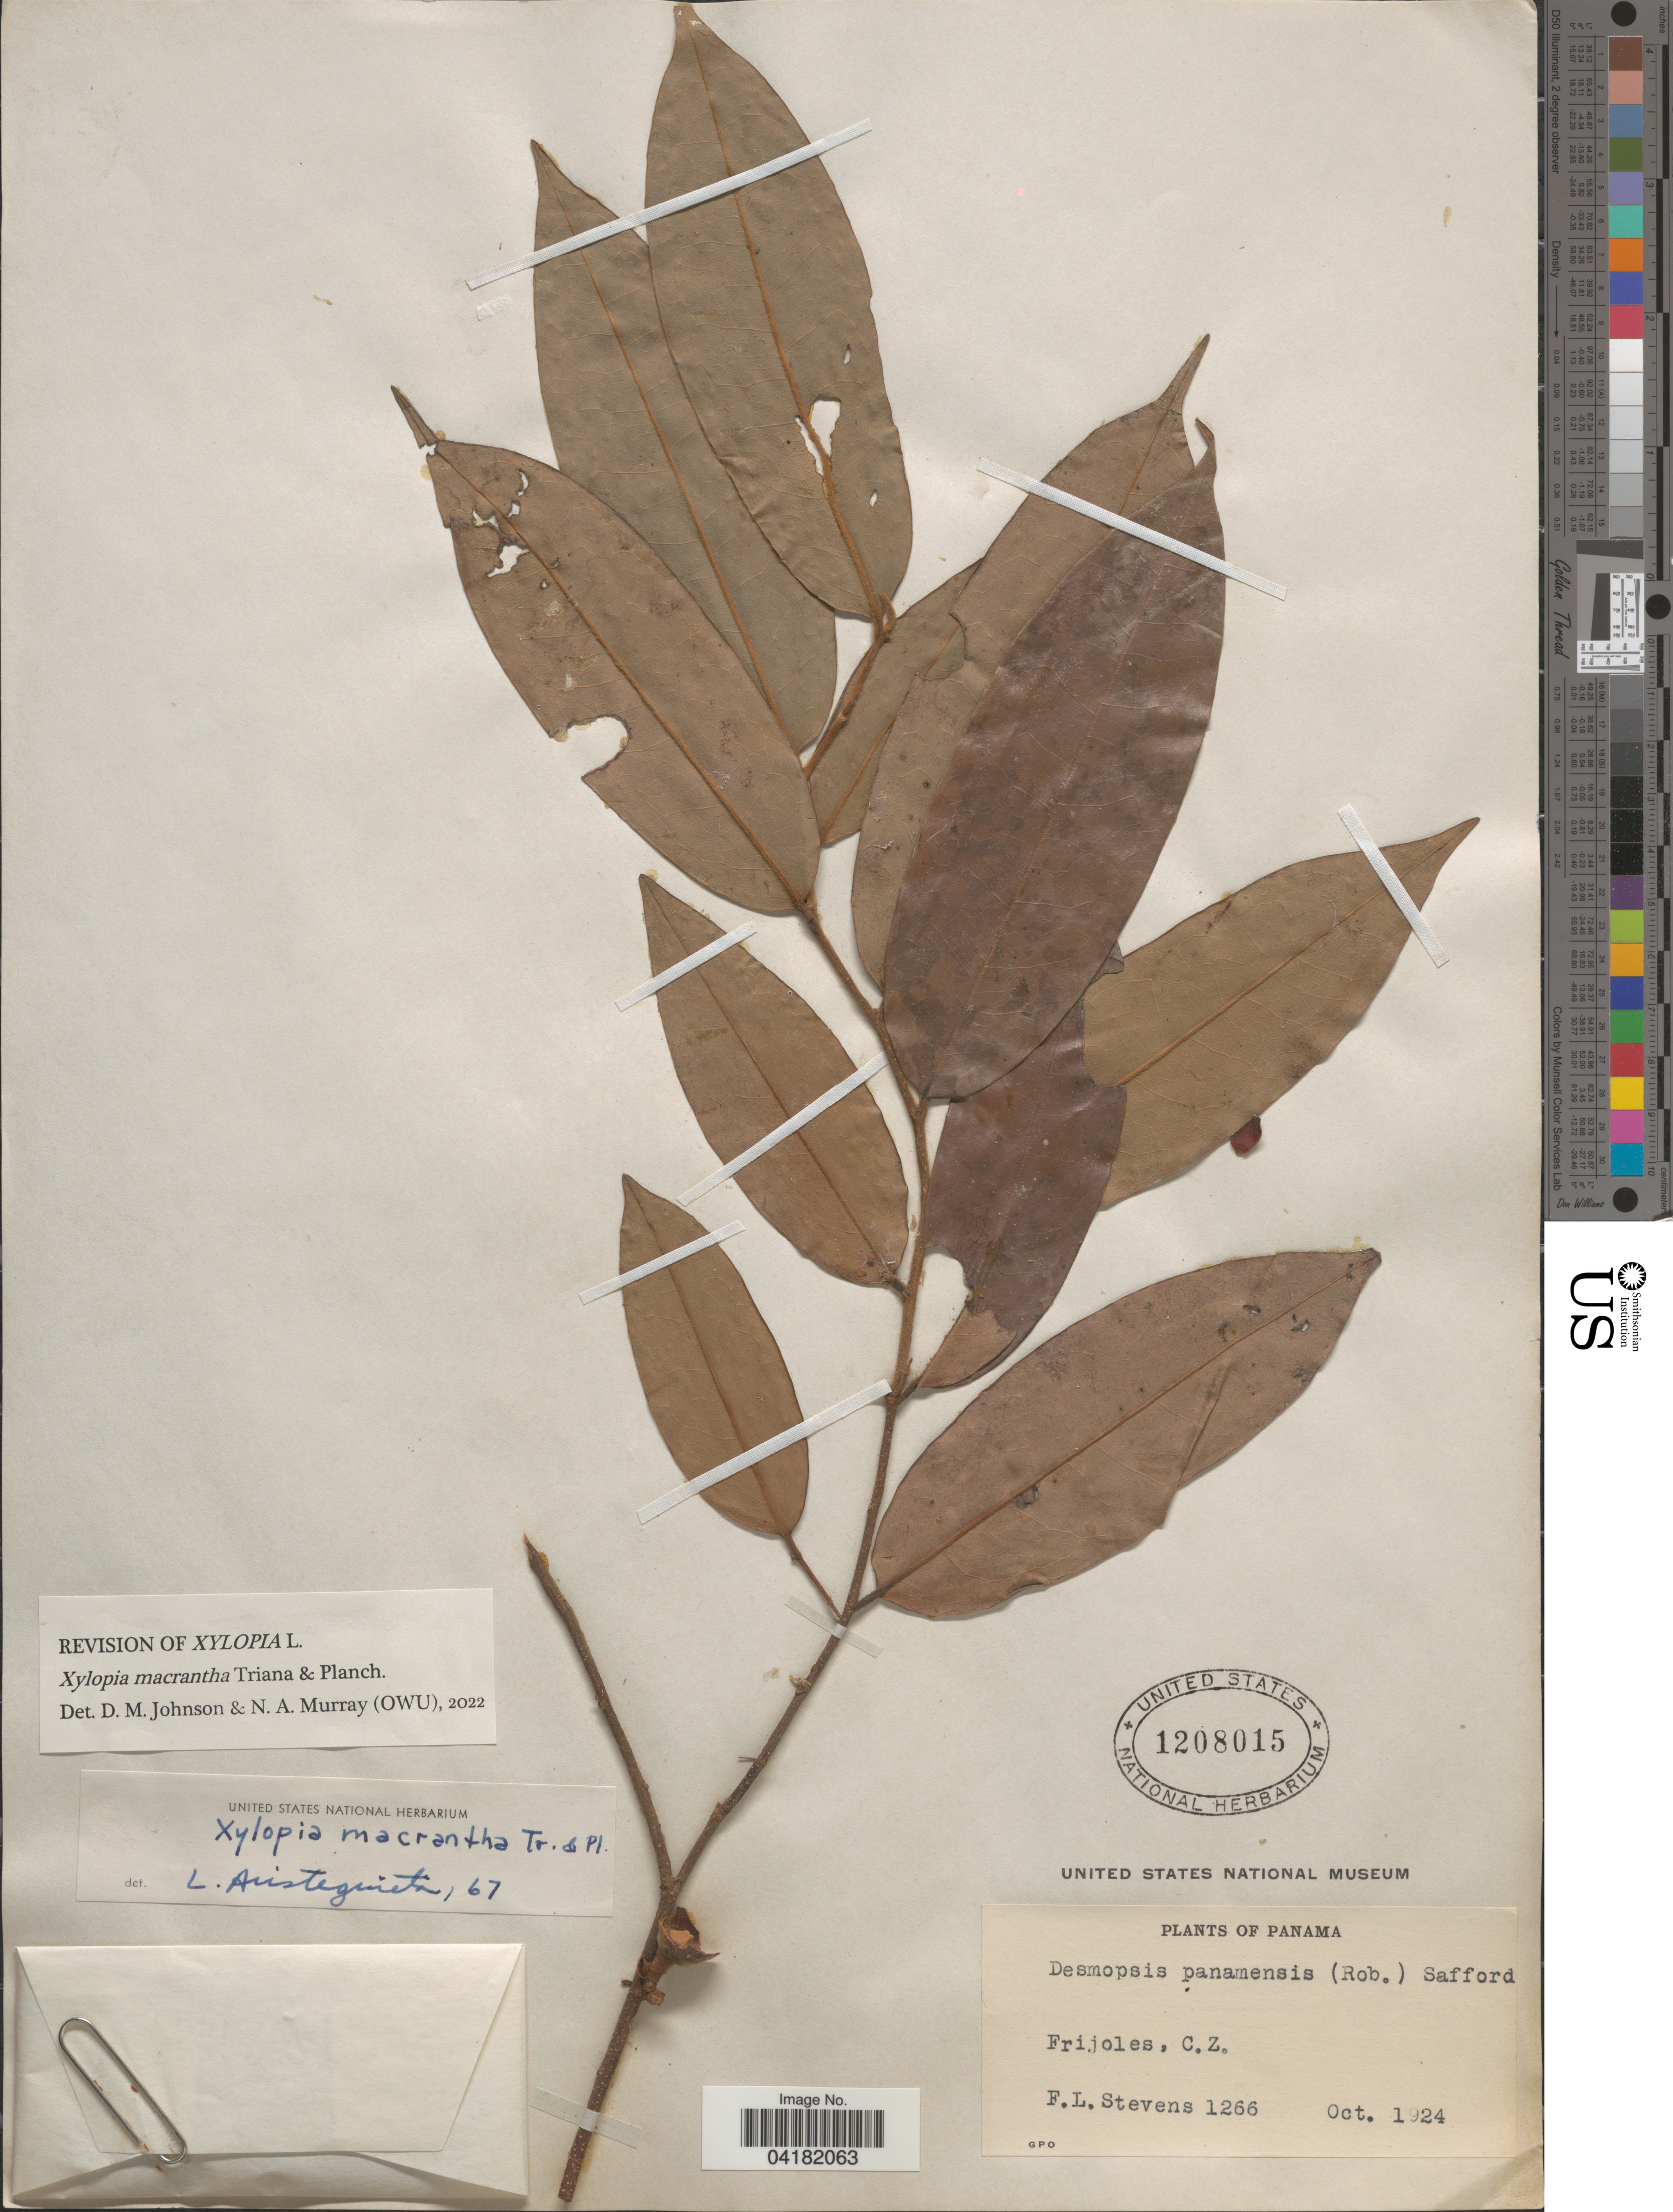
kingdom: Plantae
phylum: Tracheophyta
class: Magnoliopsida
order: Magnoliales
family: Annonaceae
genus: Xylopia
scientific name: Xylopia macrantha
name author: Planch. & Triana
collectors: F. L. Stevens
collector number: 1266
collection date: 1924-10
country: Panama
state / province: Colón / Panamá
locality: Frijoles.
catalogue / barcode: US 1208015